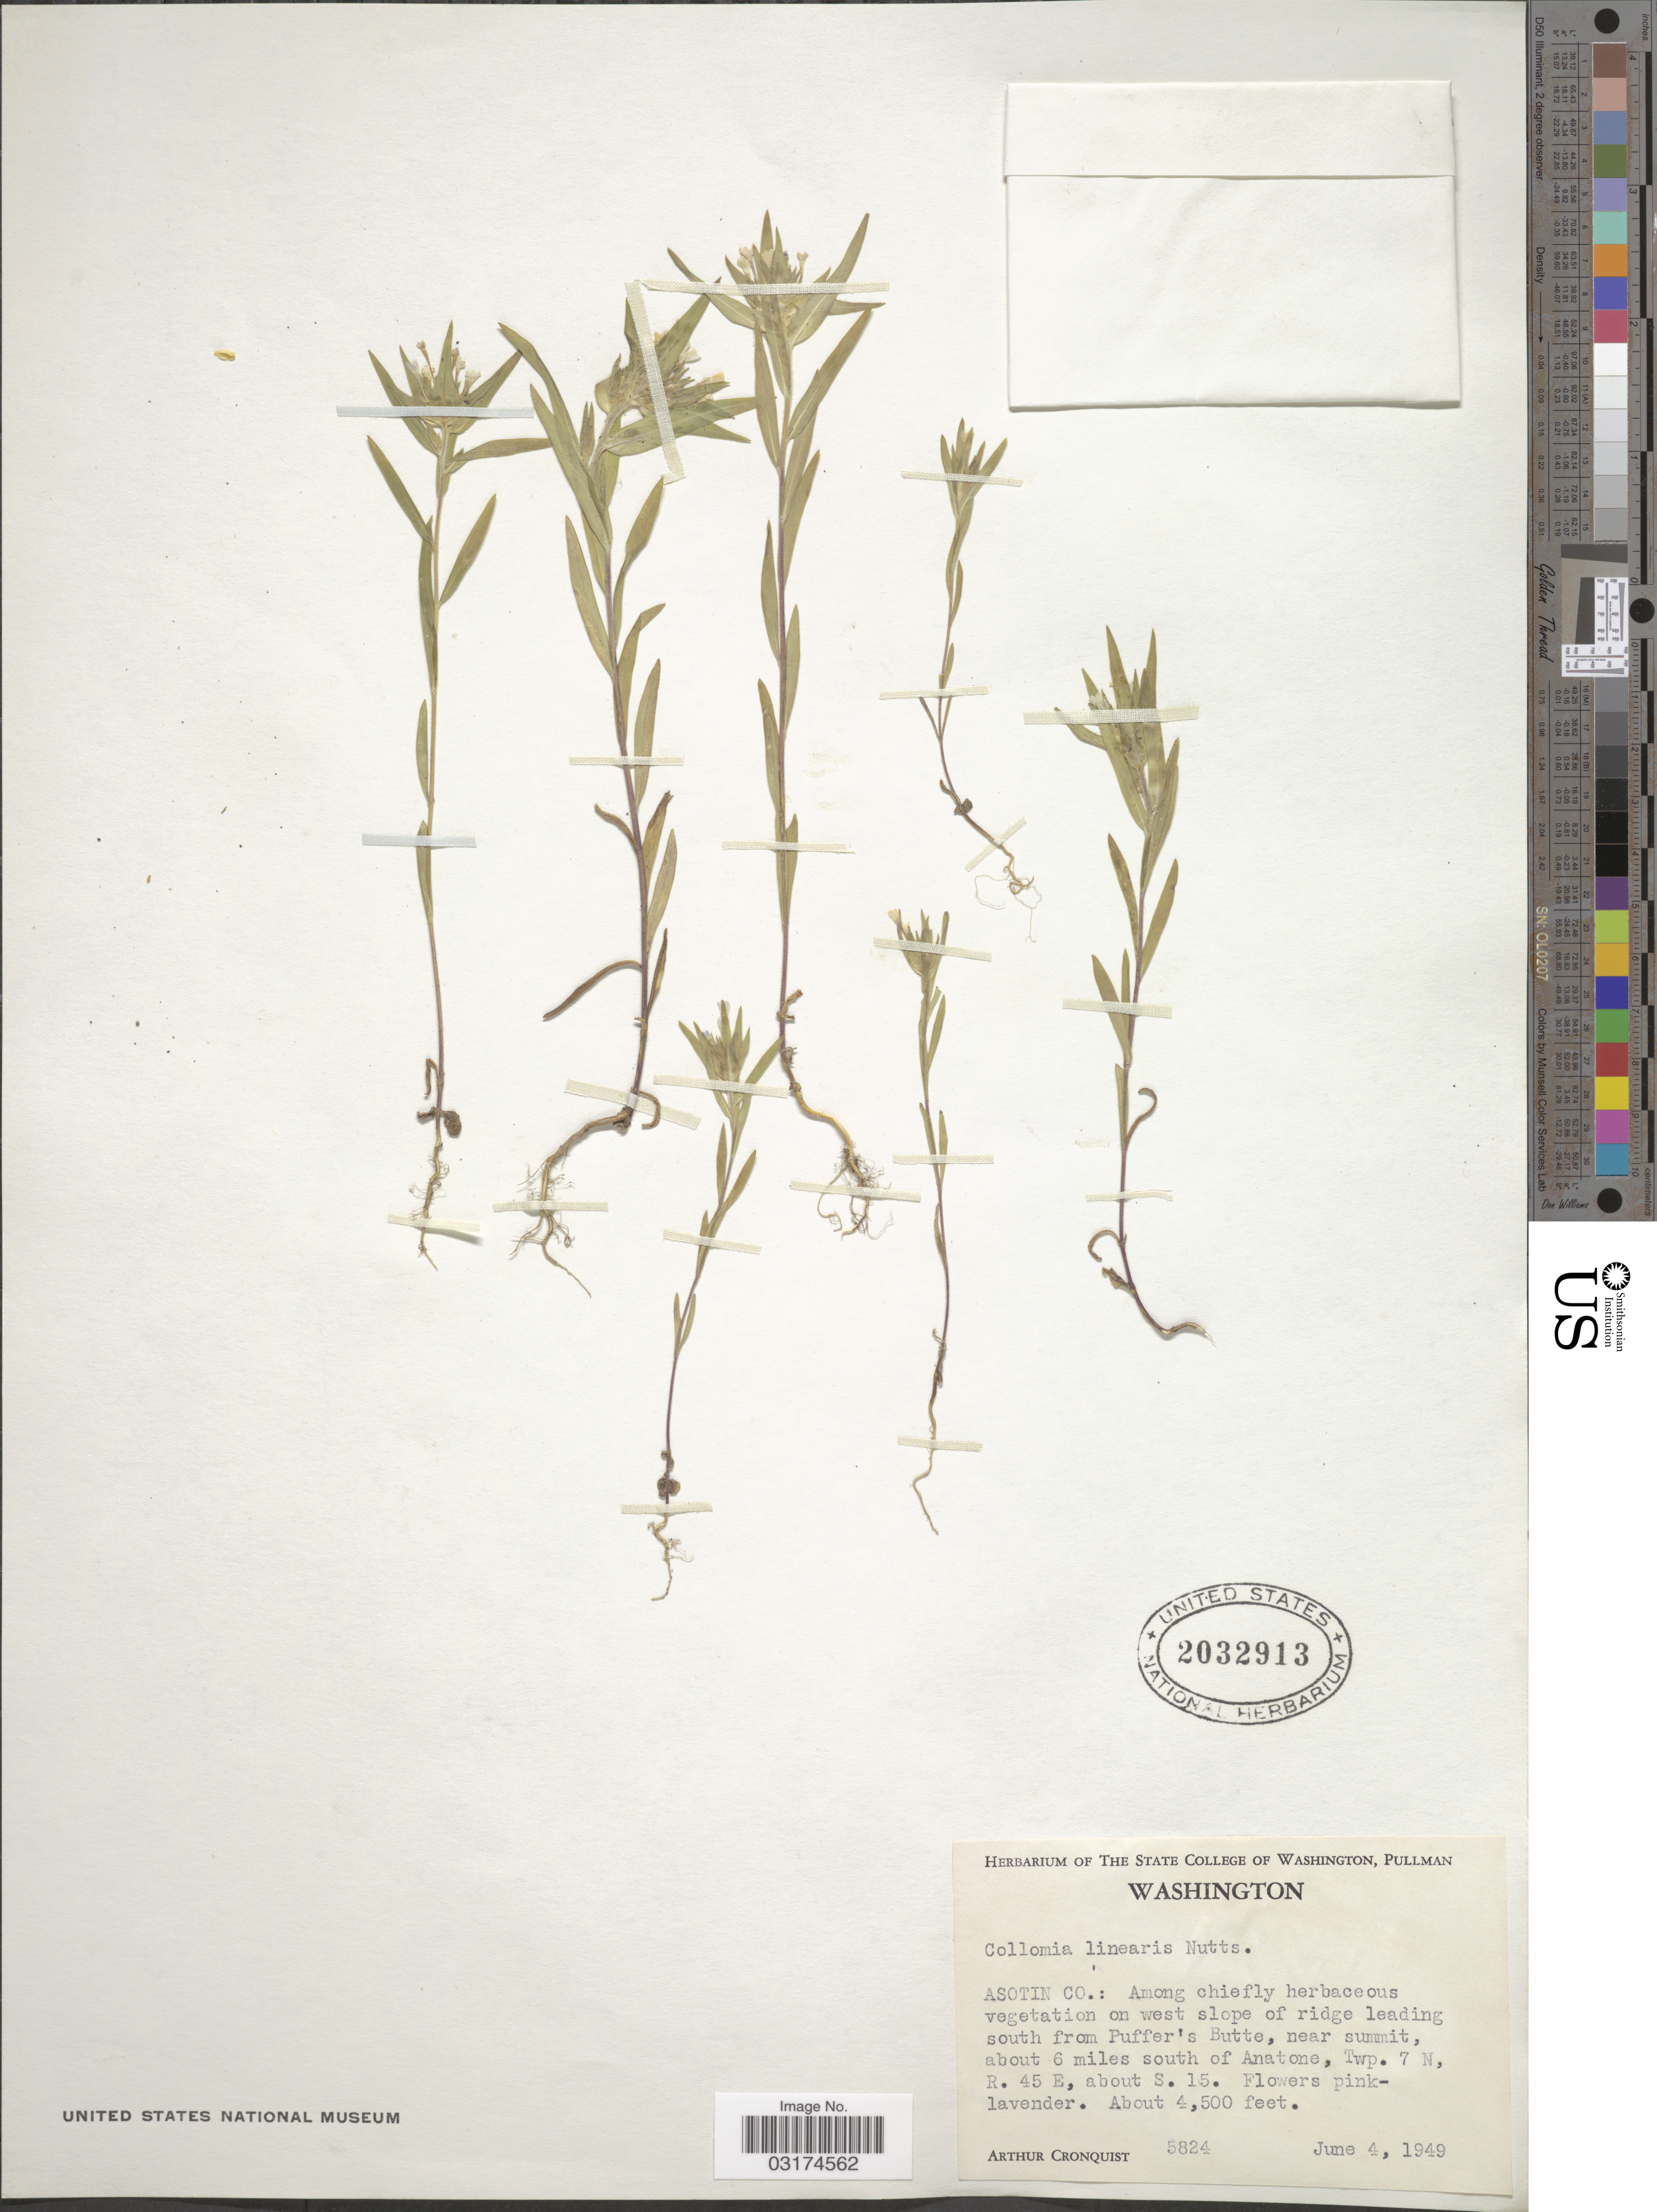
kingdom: Plantae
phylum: Tracheophyta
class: Magnoliopsida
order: Ericales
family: Polemoniaceae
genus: Collomia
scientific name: Collomia linearis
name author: Nutt.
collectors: A. J. Cronquist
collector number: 5824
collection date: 1949-06-04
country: United States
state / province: Washington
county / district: Asotin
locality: Asotin Co.: West slope of ridge leading from Puffer's Butte, near summit, about 6 miles south of Anatone, Twp. 7 N, R. 45 E, about S. 15.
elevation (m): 1372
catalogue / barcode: US 2032913